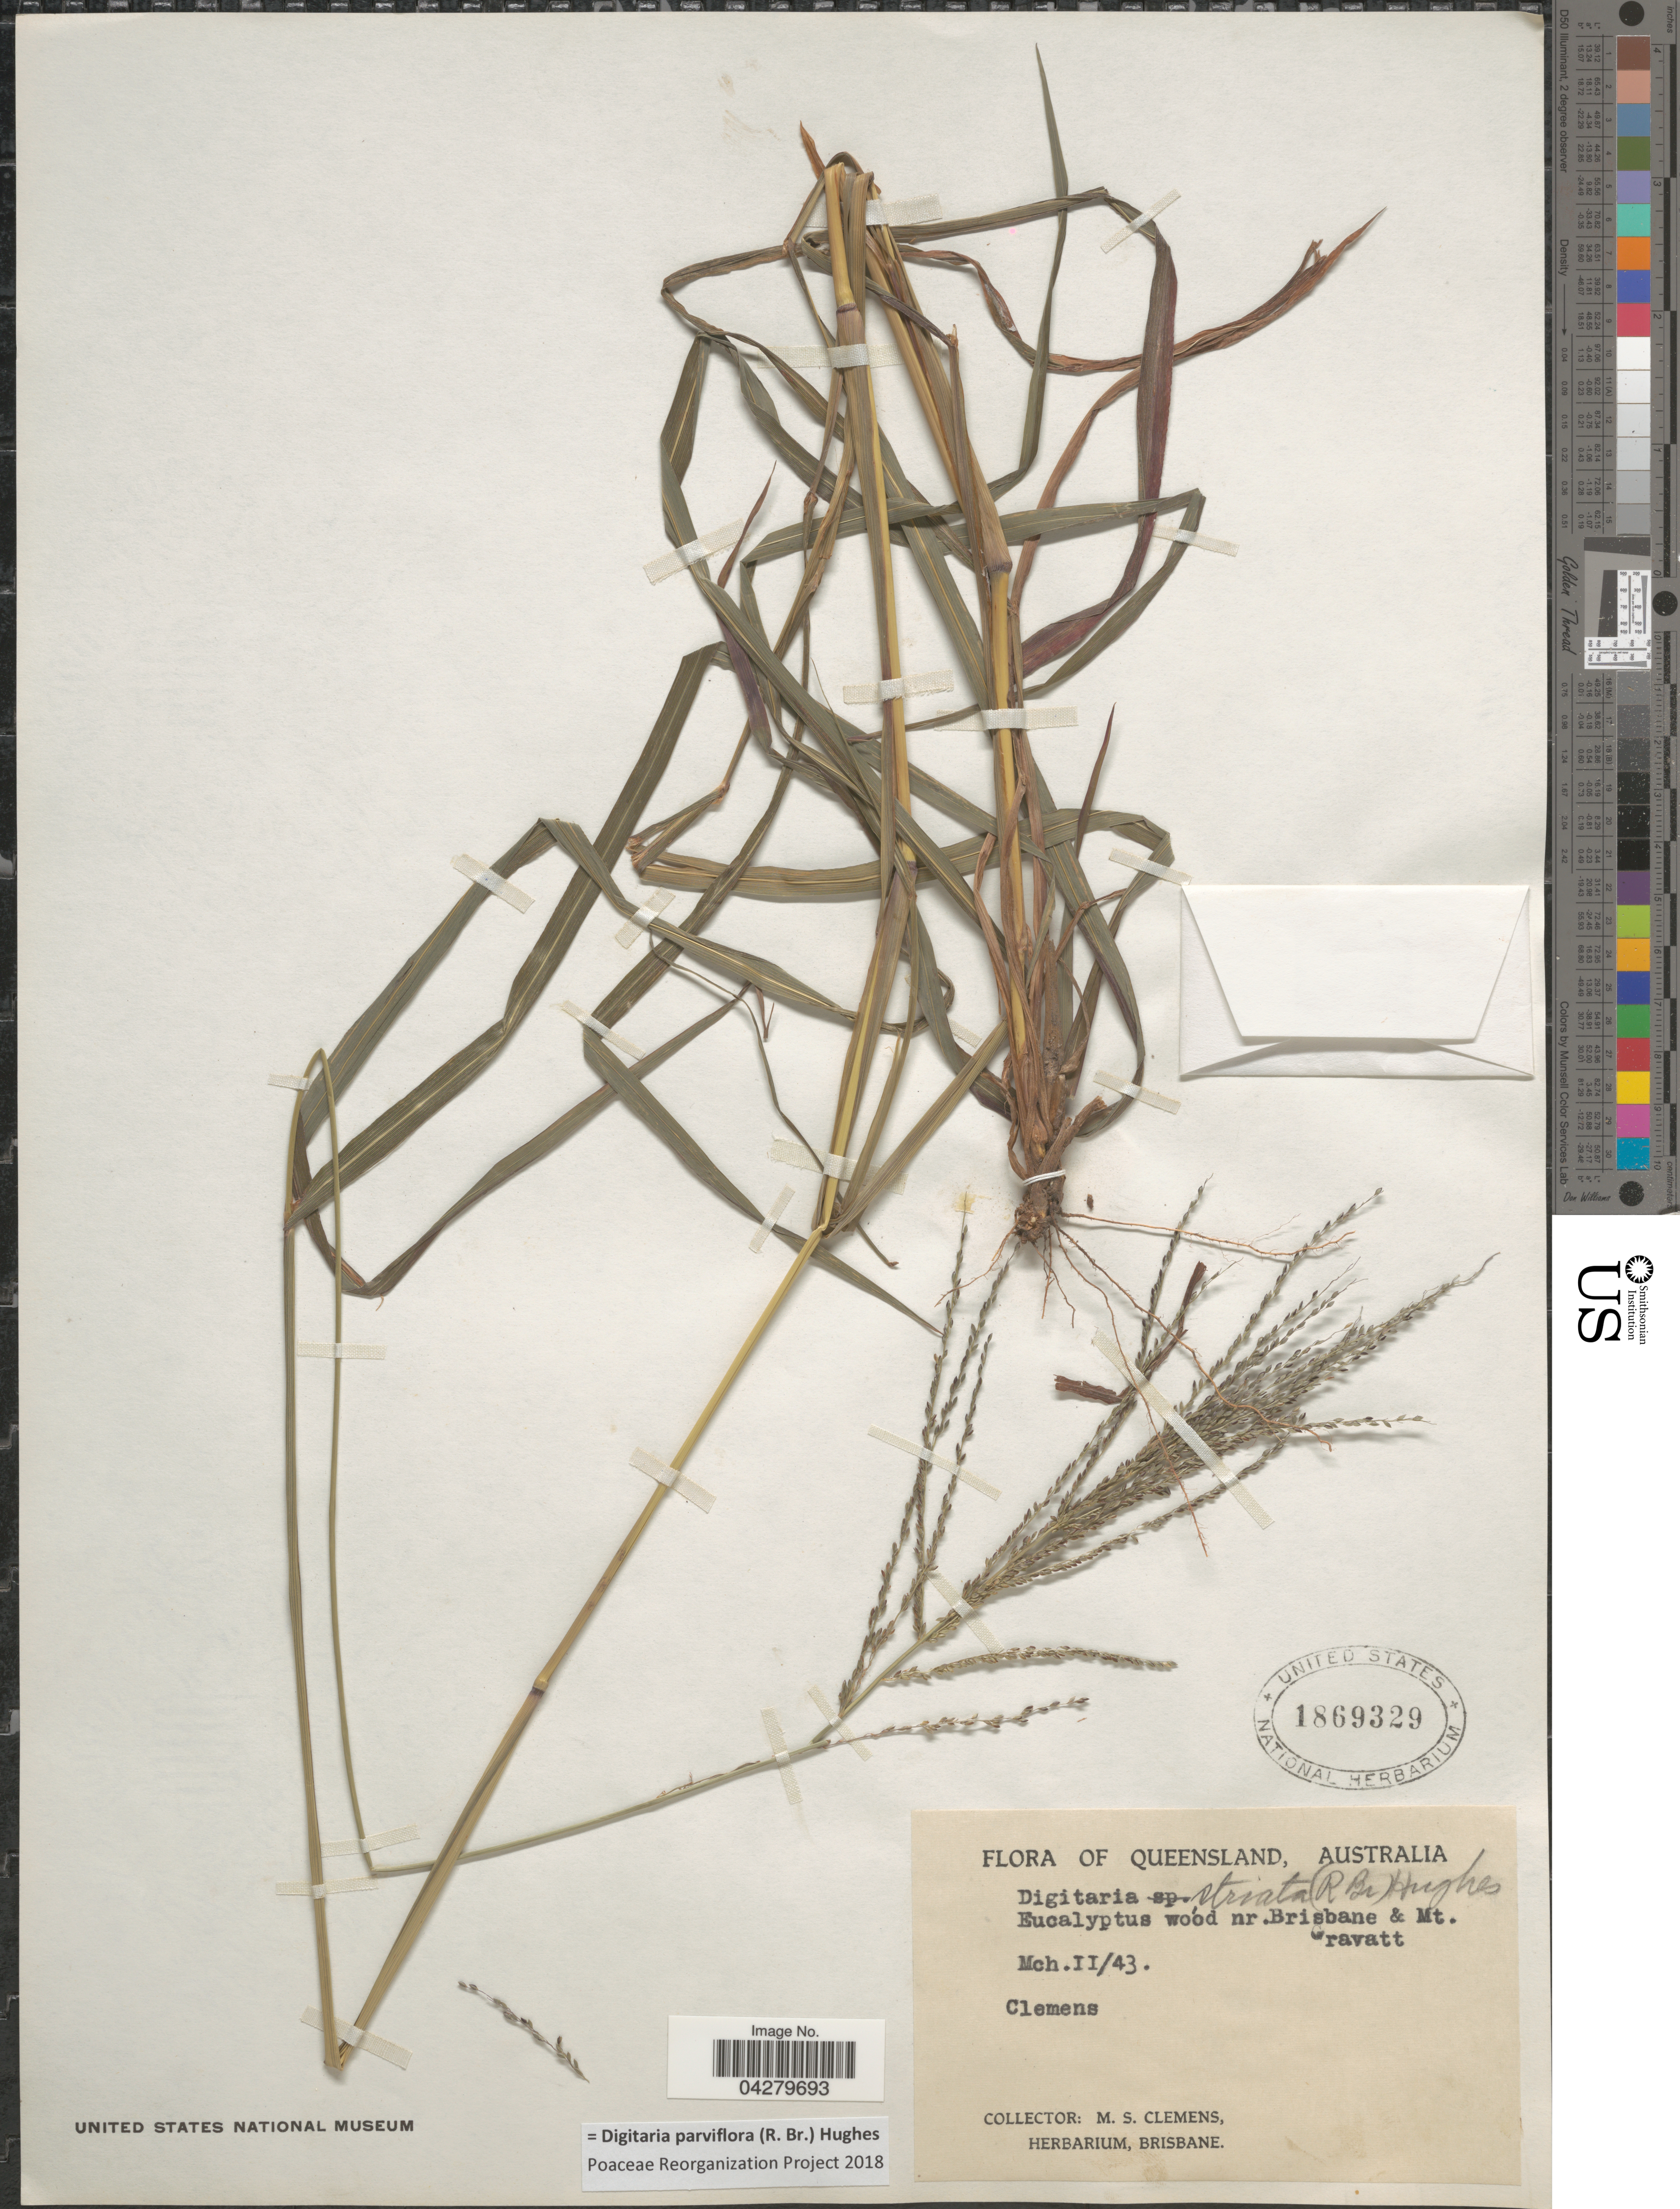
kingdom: Plantae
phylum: Tracheophyta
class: Liliopsida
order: Poales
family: Poaceae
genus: Digitaria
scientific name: Digitaria parviflora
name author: (R. Br.) Hughes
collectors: M. S. Clemens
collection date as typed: Transcribed d/m/y: 2/3/43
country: Australia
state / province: Queensland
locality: Eucalyptus wood nr.Brisbane & Mt. Gravatt.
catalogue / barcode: US 1869329